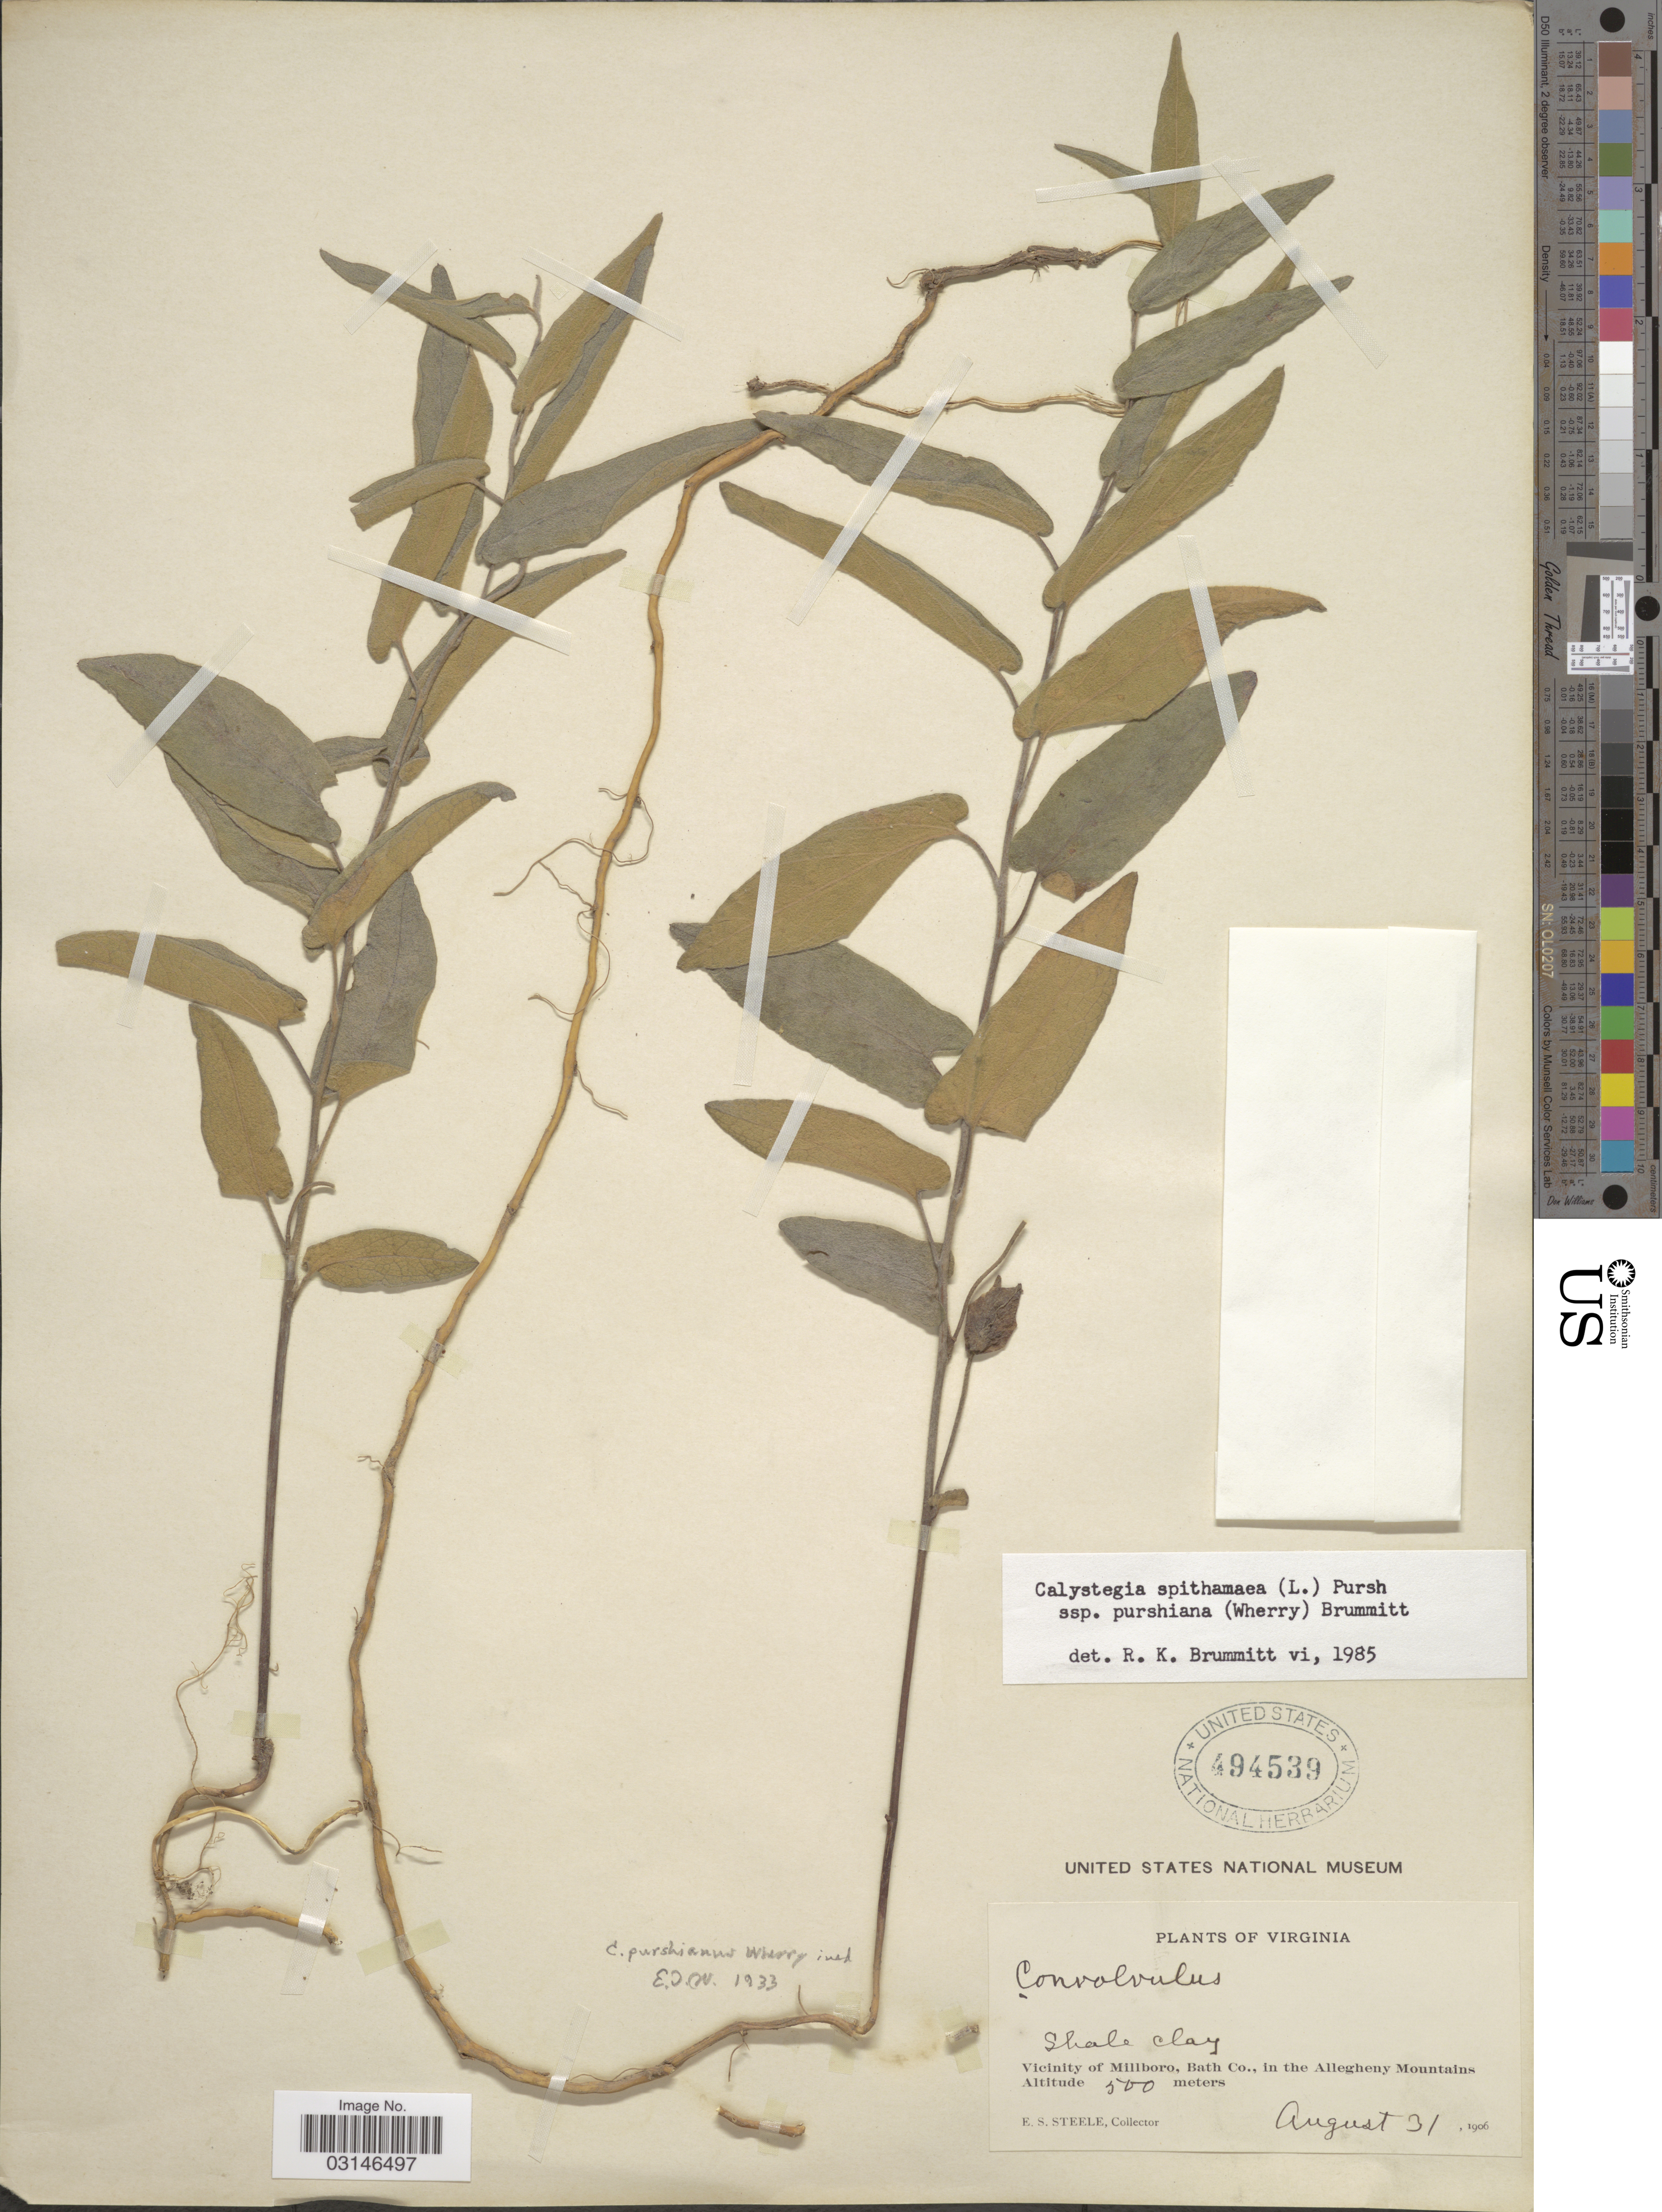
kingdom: Plantae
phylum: Tracheophyta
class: Magnoliopsida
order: Solanales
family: Convolvulaceae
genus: Calystegia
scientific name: Calystegia spithamaea subsp. purshiana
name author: (Wherry) Brummitt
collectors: E. Steele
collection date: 1906-08-31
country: United States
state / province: Virginia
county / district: Bath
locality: Vicinity of Millboro, Bath Co., in the Allegheny Mountains.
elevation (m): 500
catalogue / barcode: US 494539